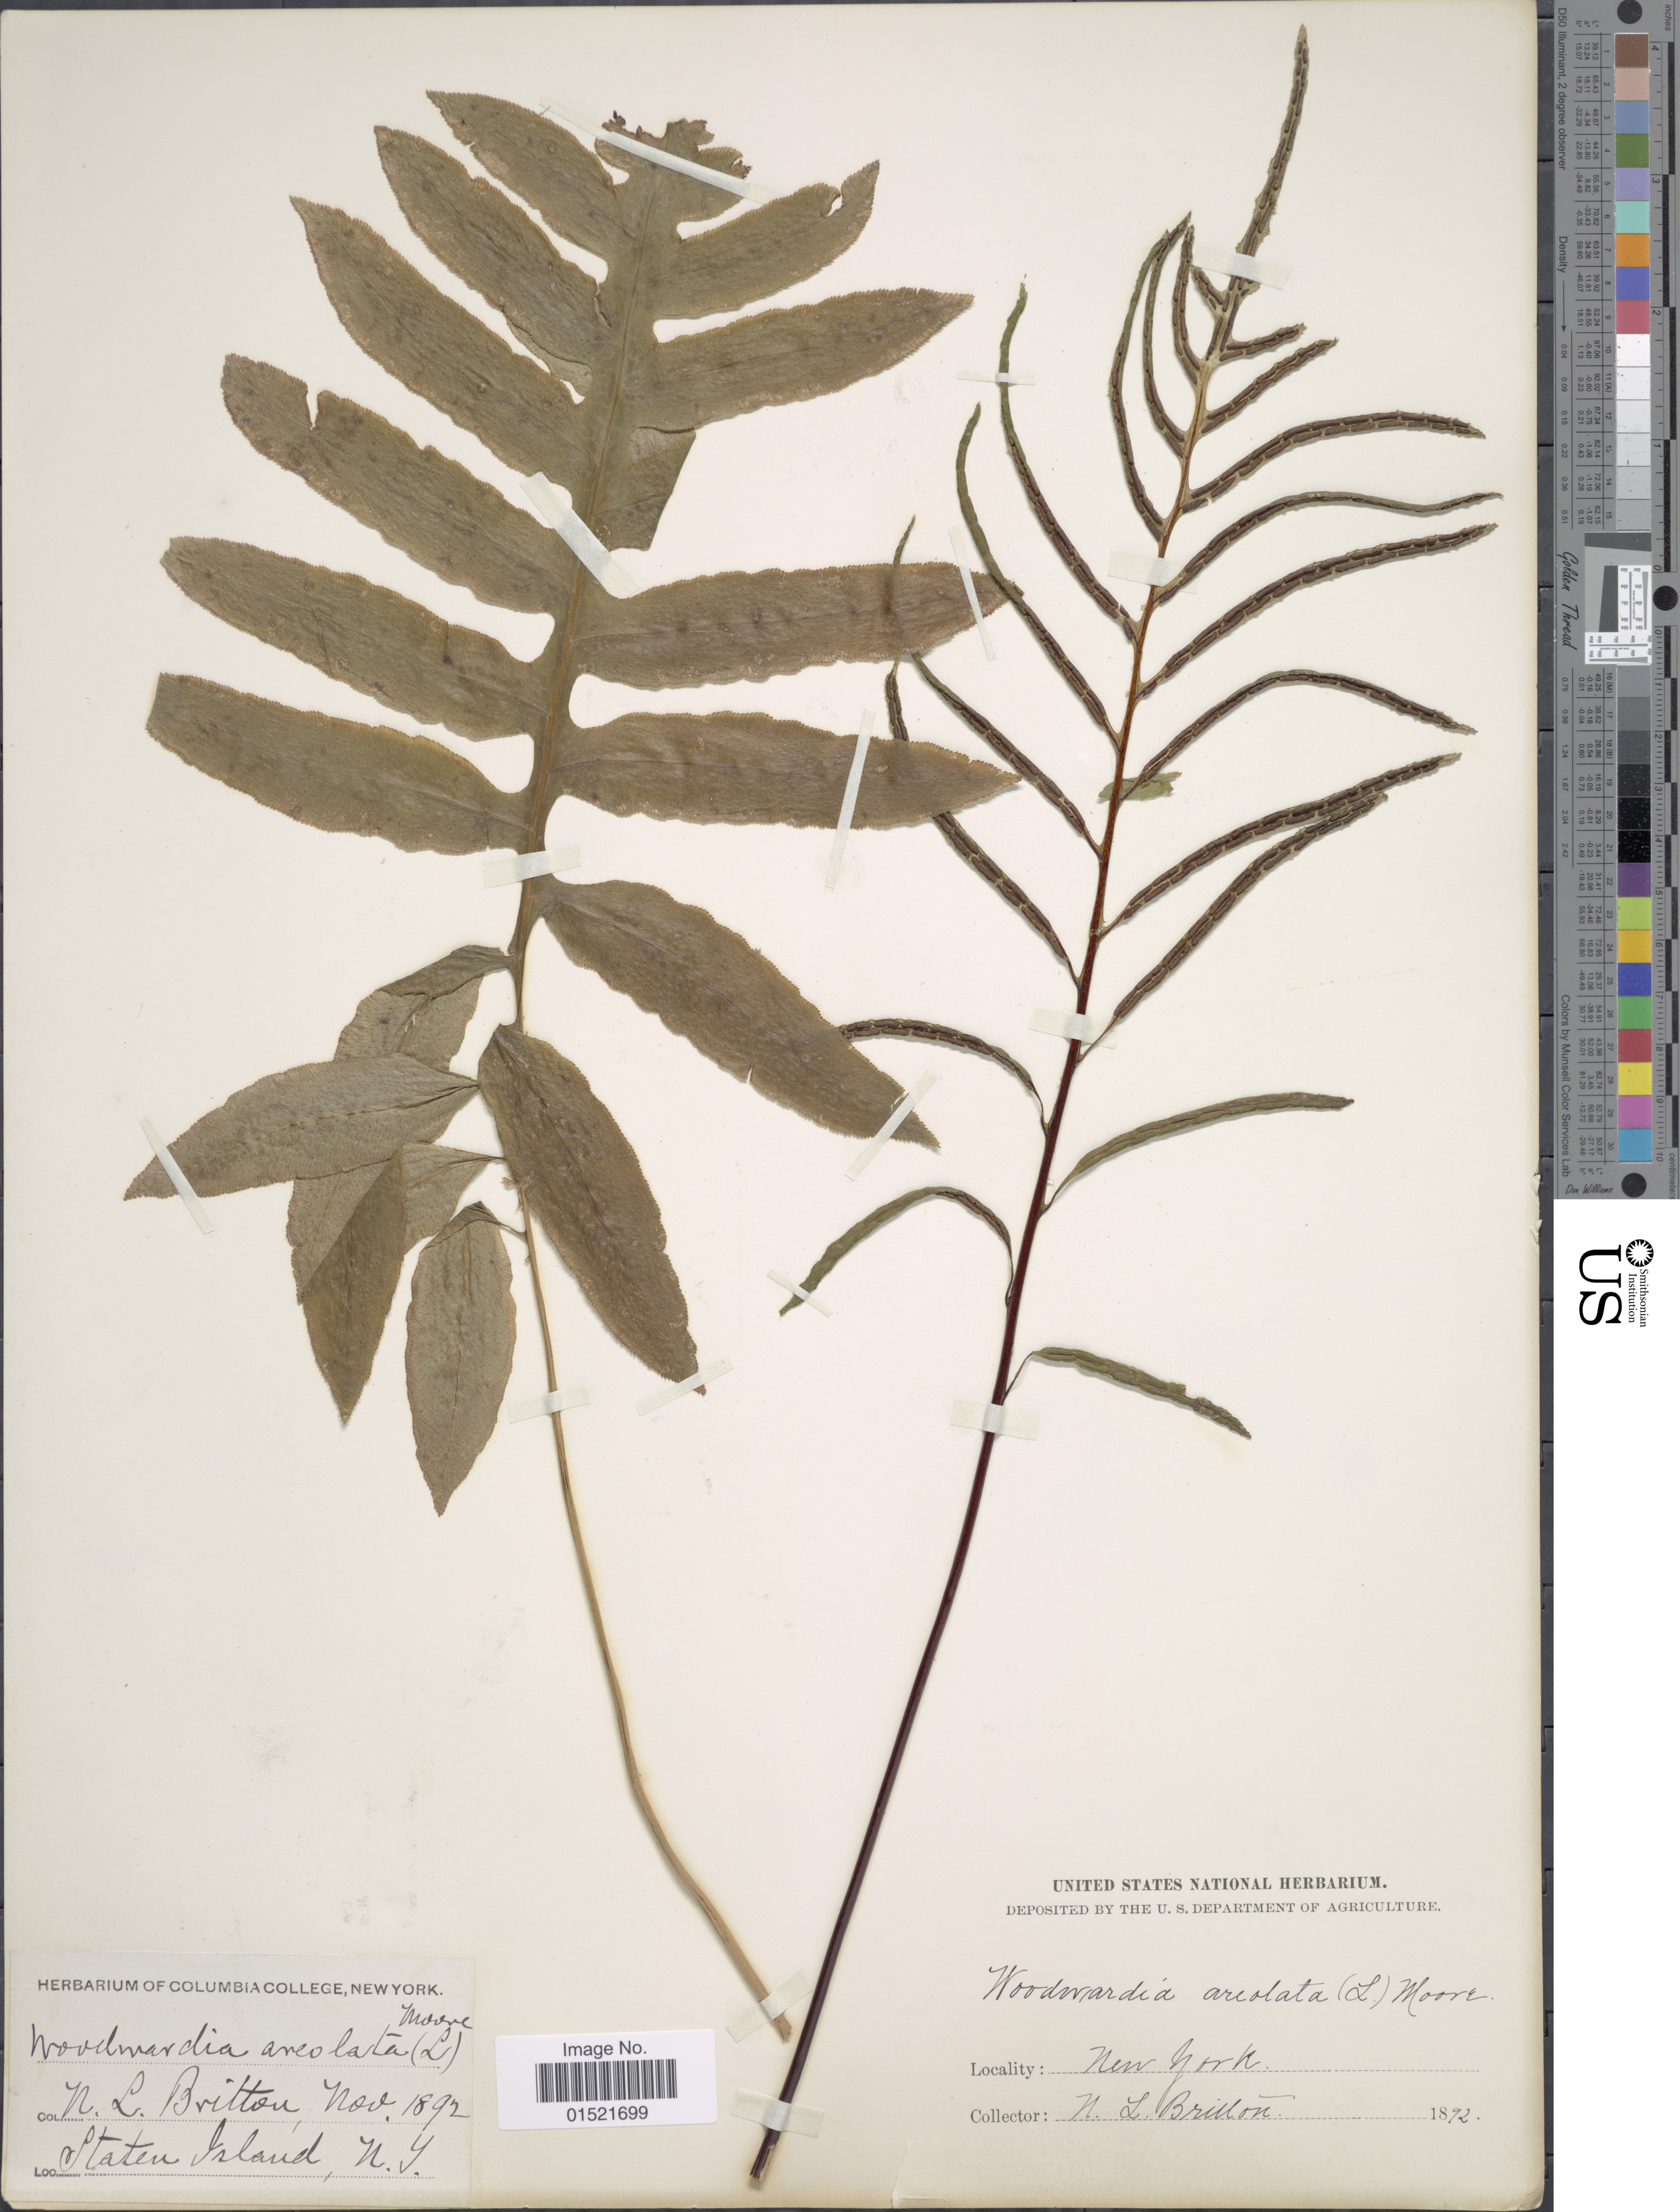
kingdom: Plantae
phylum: Tracheophyta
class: Polypodiopsida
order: Polypodiales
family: Blechnaceae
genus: Woodwardia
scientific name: Woodwardia areolata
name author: (L.) T. Moore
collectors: N. Britton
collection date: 1892-11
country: United States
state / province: New York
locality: Staten Island, N. Y.